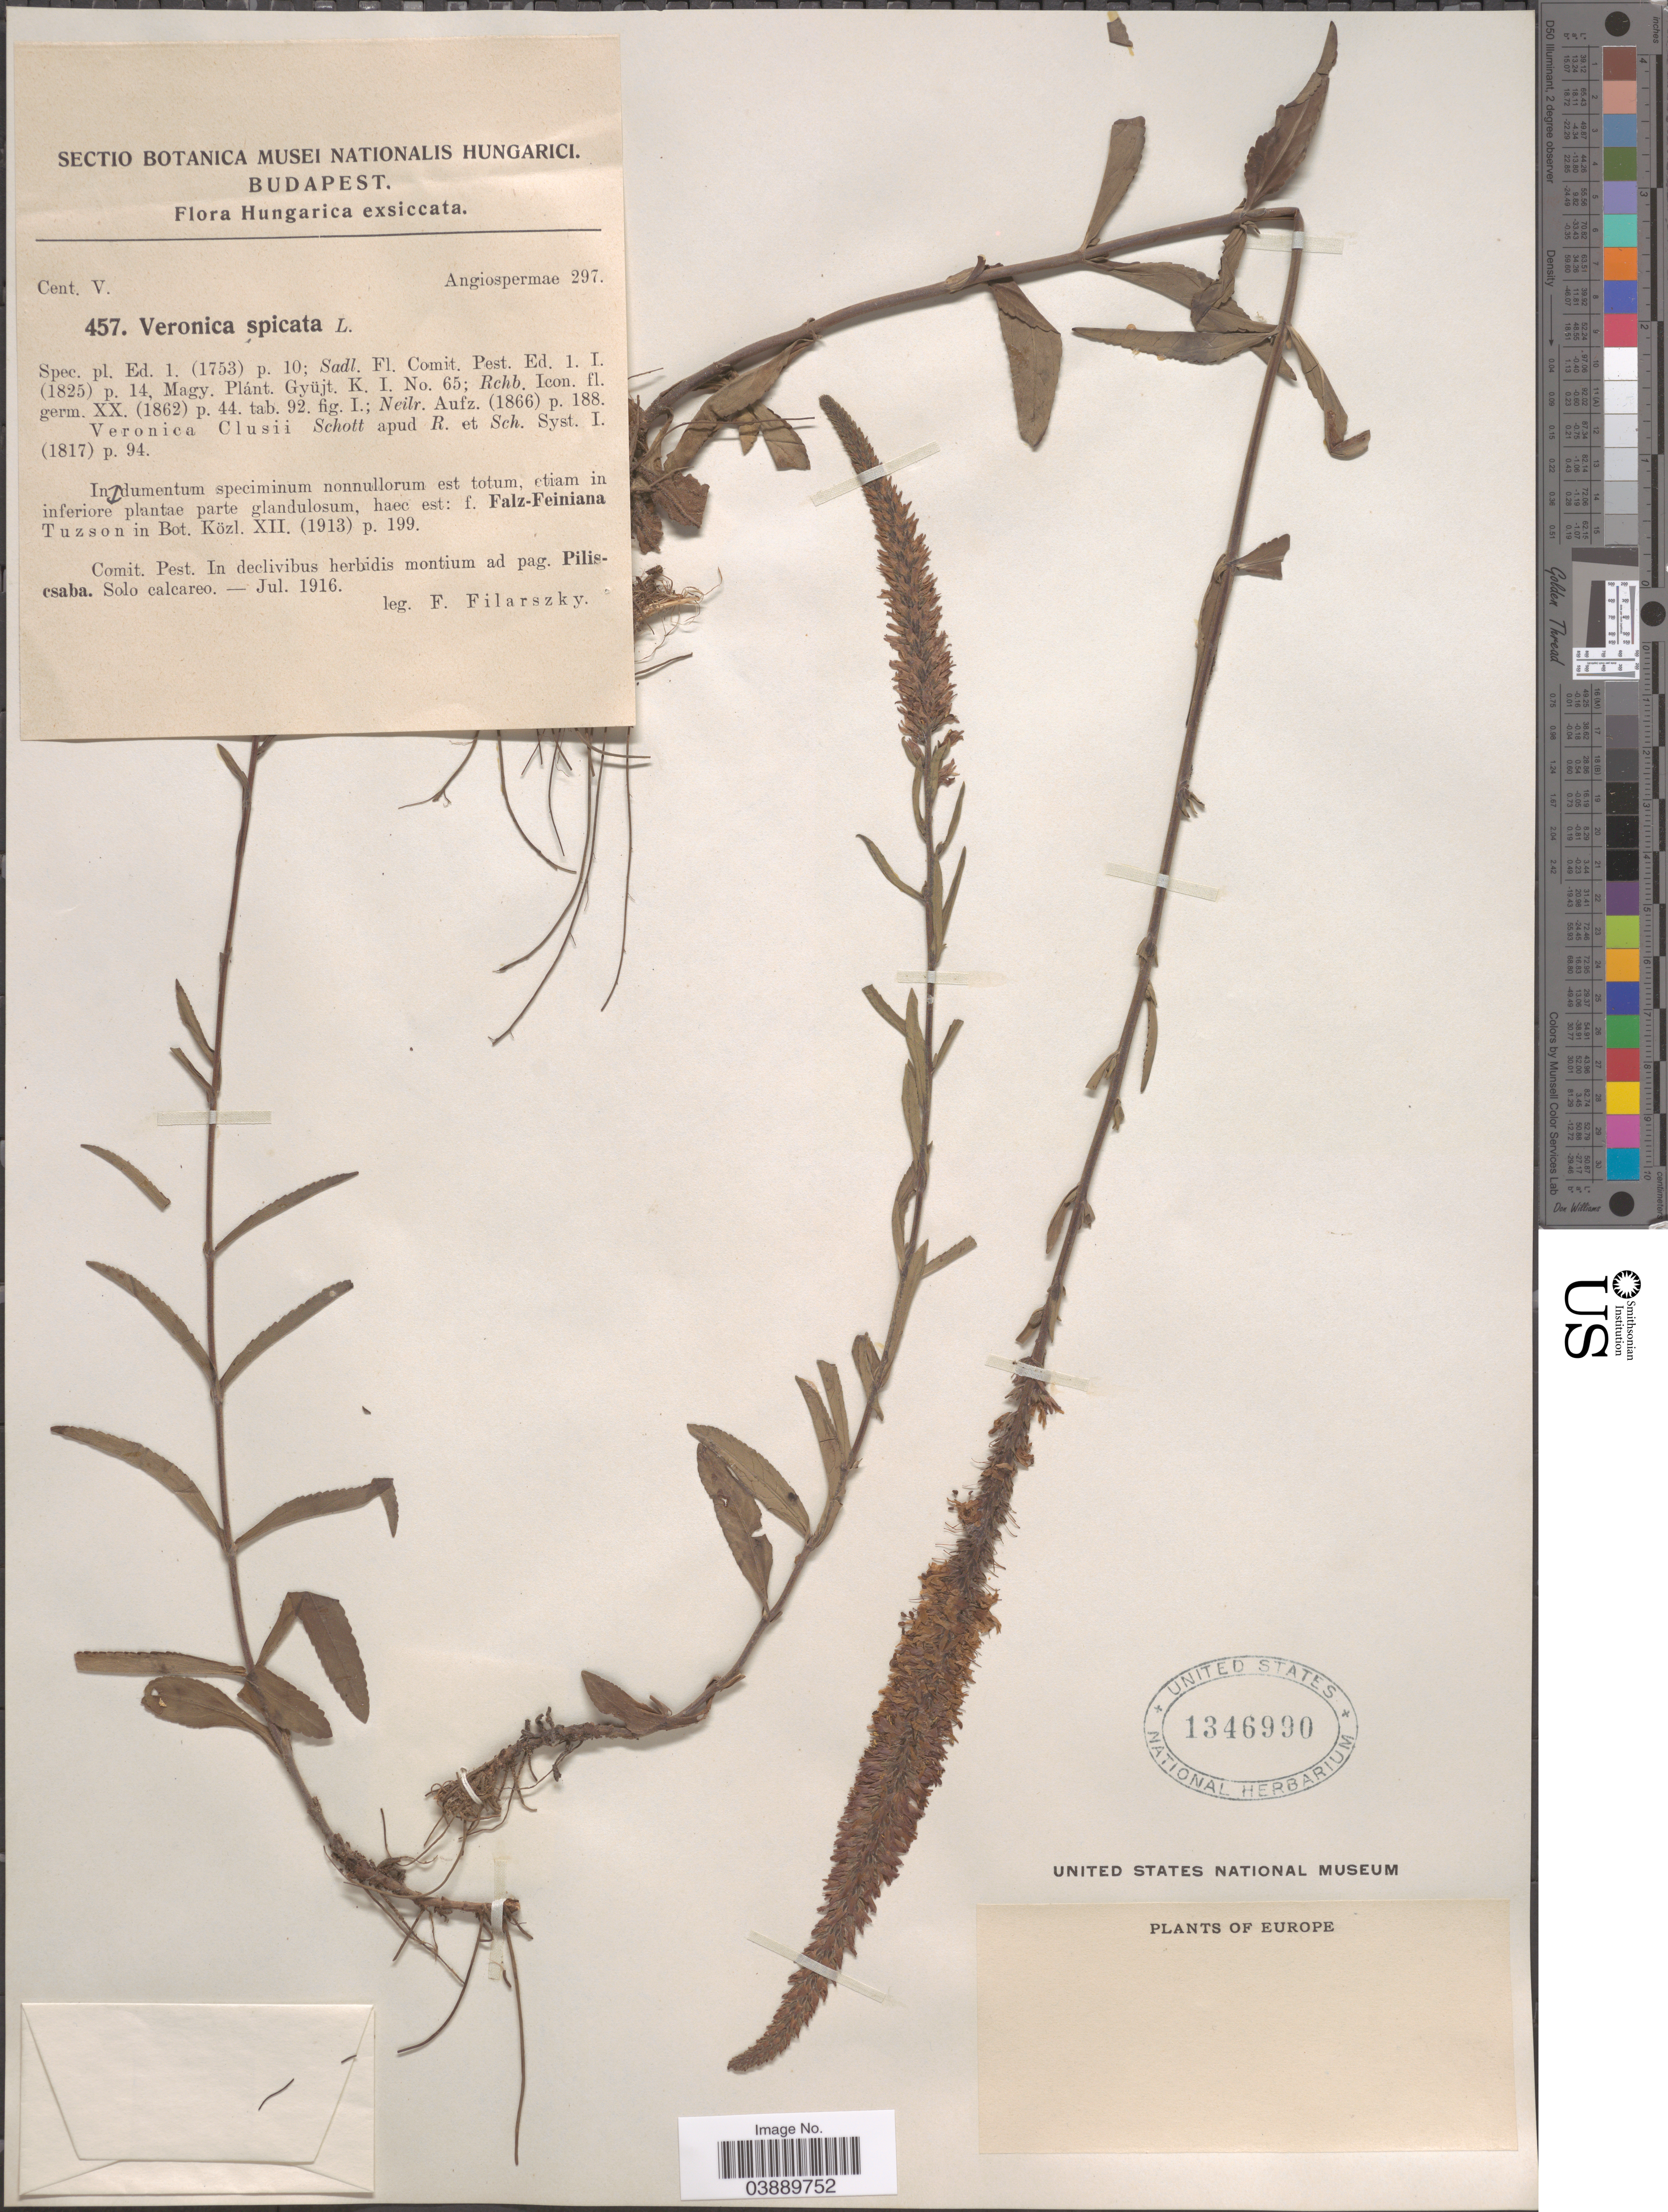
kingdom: Plantae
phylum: Tracheophyta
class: Magnoliopsida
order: Lamiales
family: Plantaginaceae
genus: Veronica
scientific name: Veronica spicata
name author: L.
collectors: F. Filarszky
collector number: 457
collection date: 1916-07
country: Hungary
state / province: Pest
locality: Comit. Pest. In declivibus herbidis montium ad pag. Piliscsaba. Solo calcareo.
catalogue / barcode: US 1346990